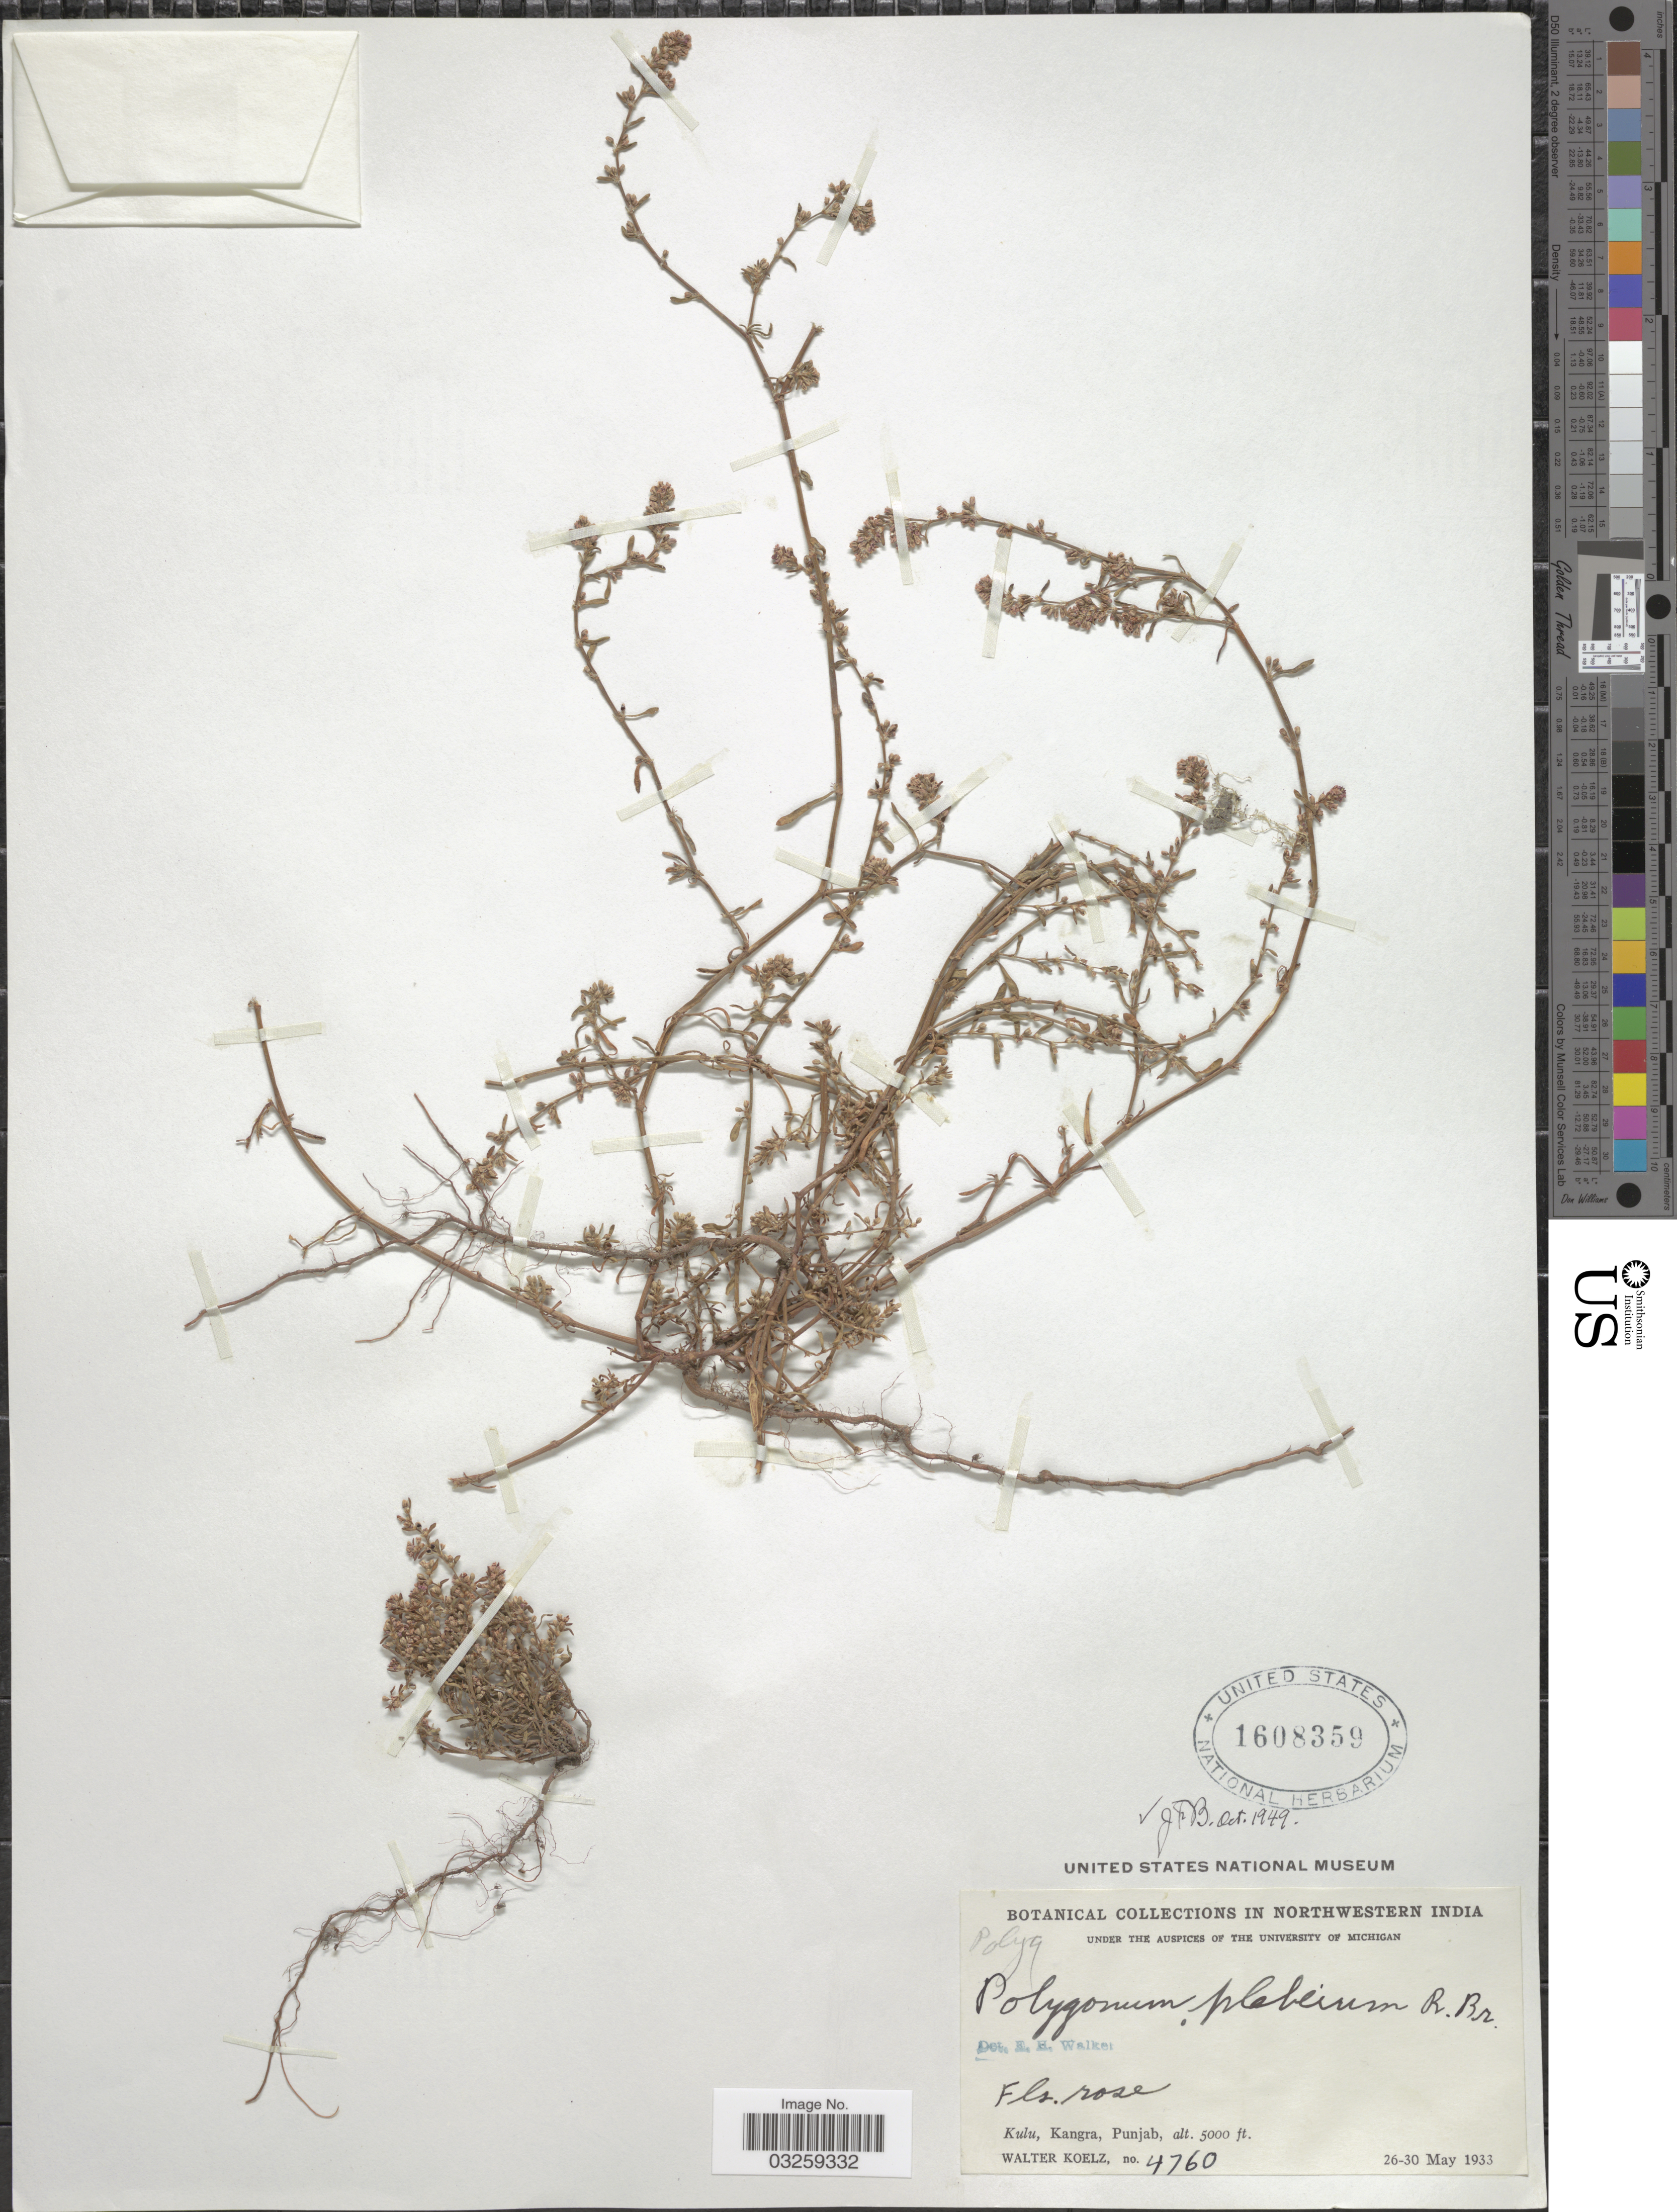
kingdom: Plantae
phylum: Tracheophyta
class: Magnoliopsida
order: Caryophyllales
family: Polygonaceae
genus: Polygonum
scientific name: Polygonum plebeium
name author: R. Br.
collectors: W. N. Koelz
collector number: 4760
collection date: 1933-05-26/1933-05-30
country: India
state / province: Punjab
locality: Northwestern India. Kulu, Kangra.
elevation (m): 1524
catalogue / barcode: US 1608359